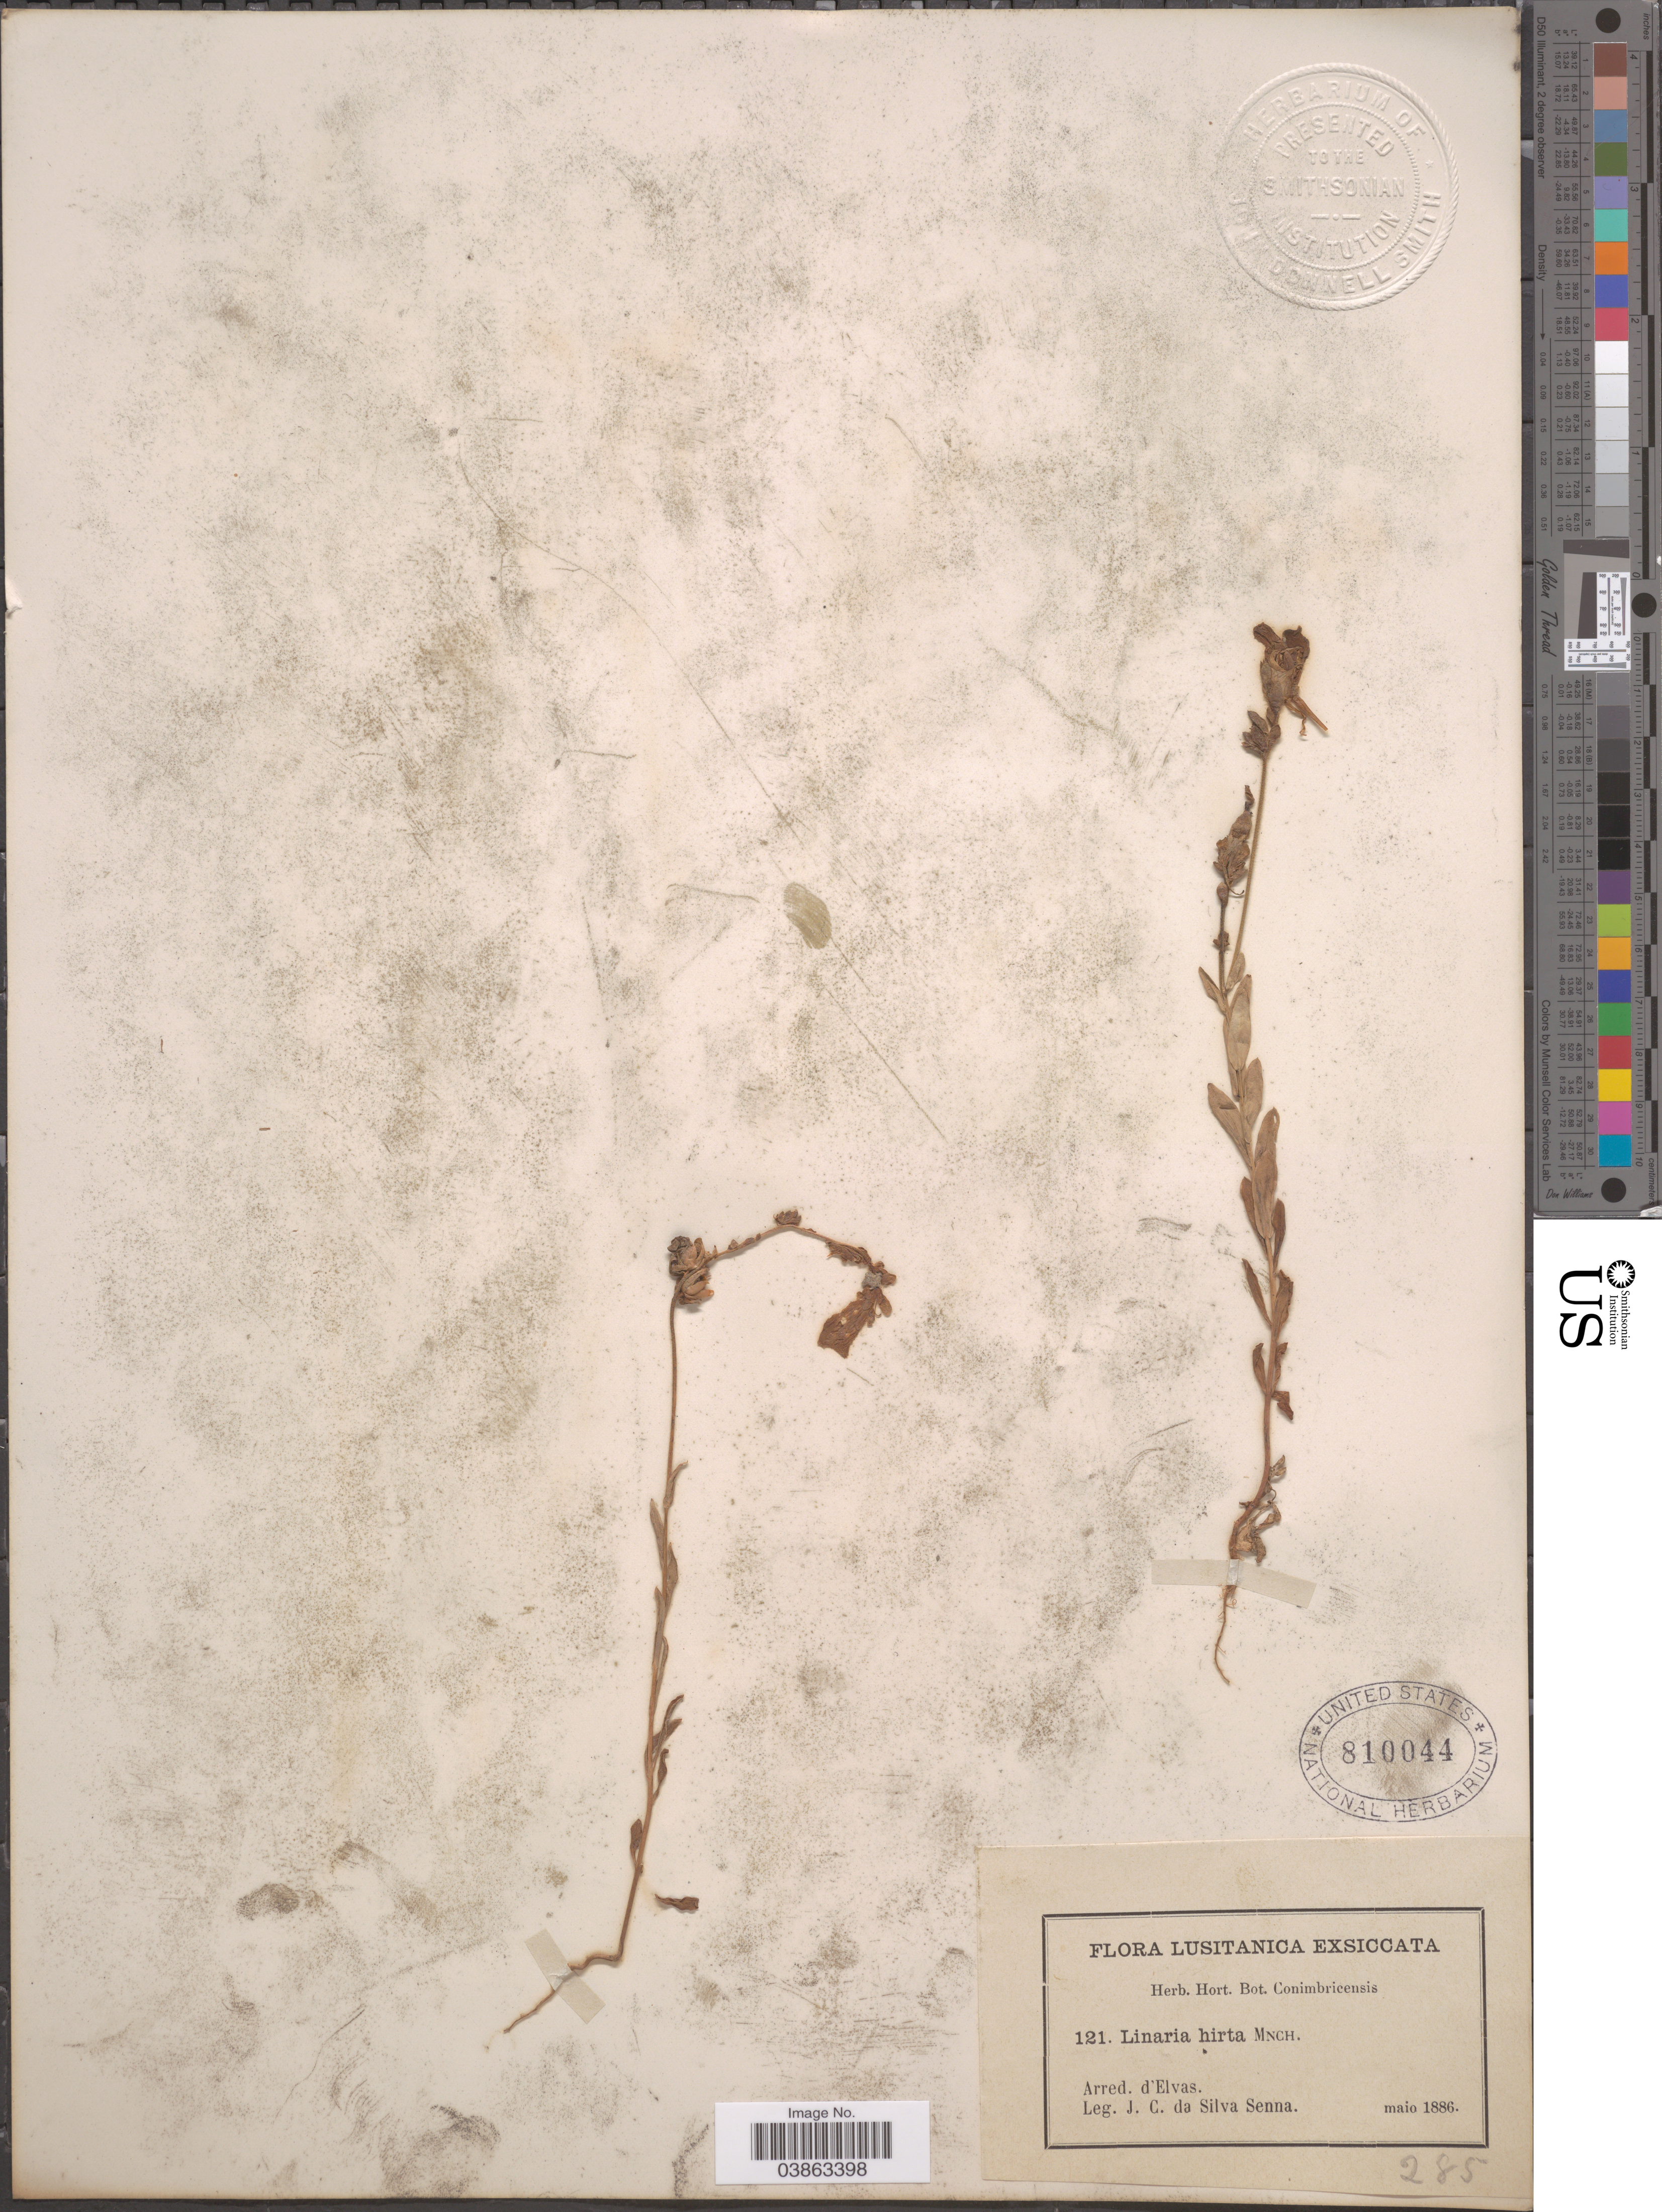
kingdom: Plantae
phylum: Tracheophyta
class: Magnoliopsida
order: Lamiales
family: Plantaginaceae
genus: Linaria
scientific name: Linaria hirta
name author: (L.) Moench.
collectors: J. C. Silva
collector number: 121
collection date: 1886-05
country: Portugal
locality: Lusitanica. Arred. d' Elvas.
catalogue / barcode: US 810044